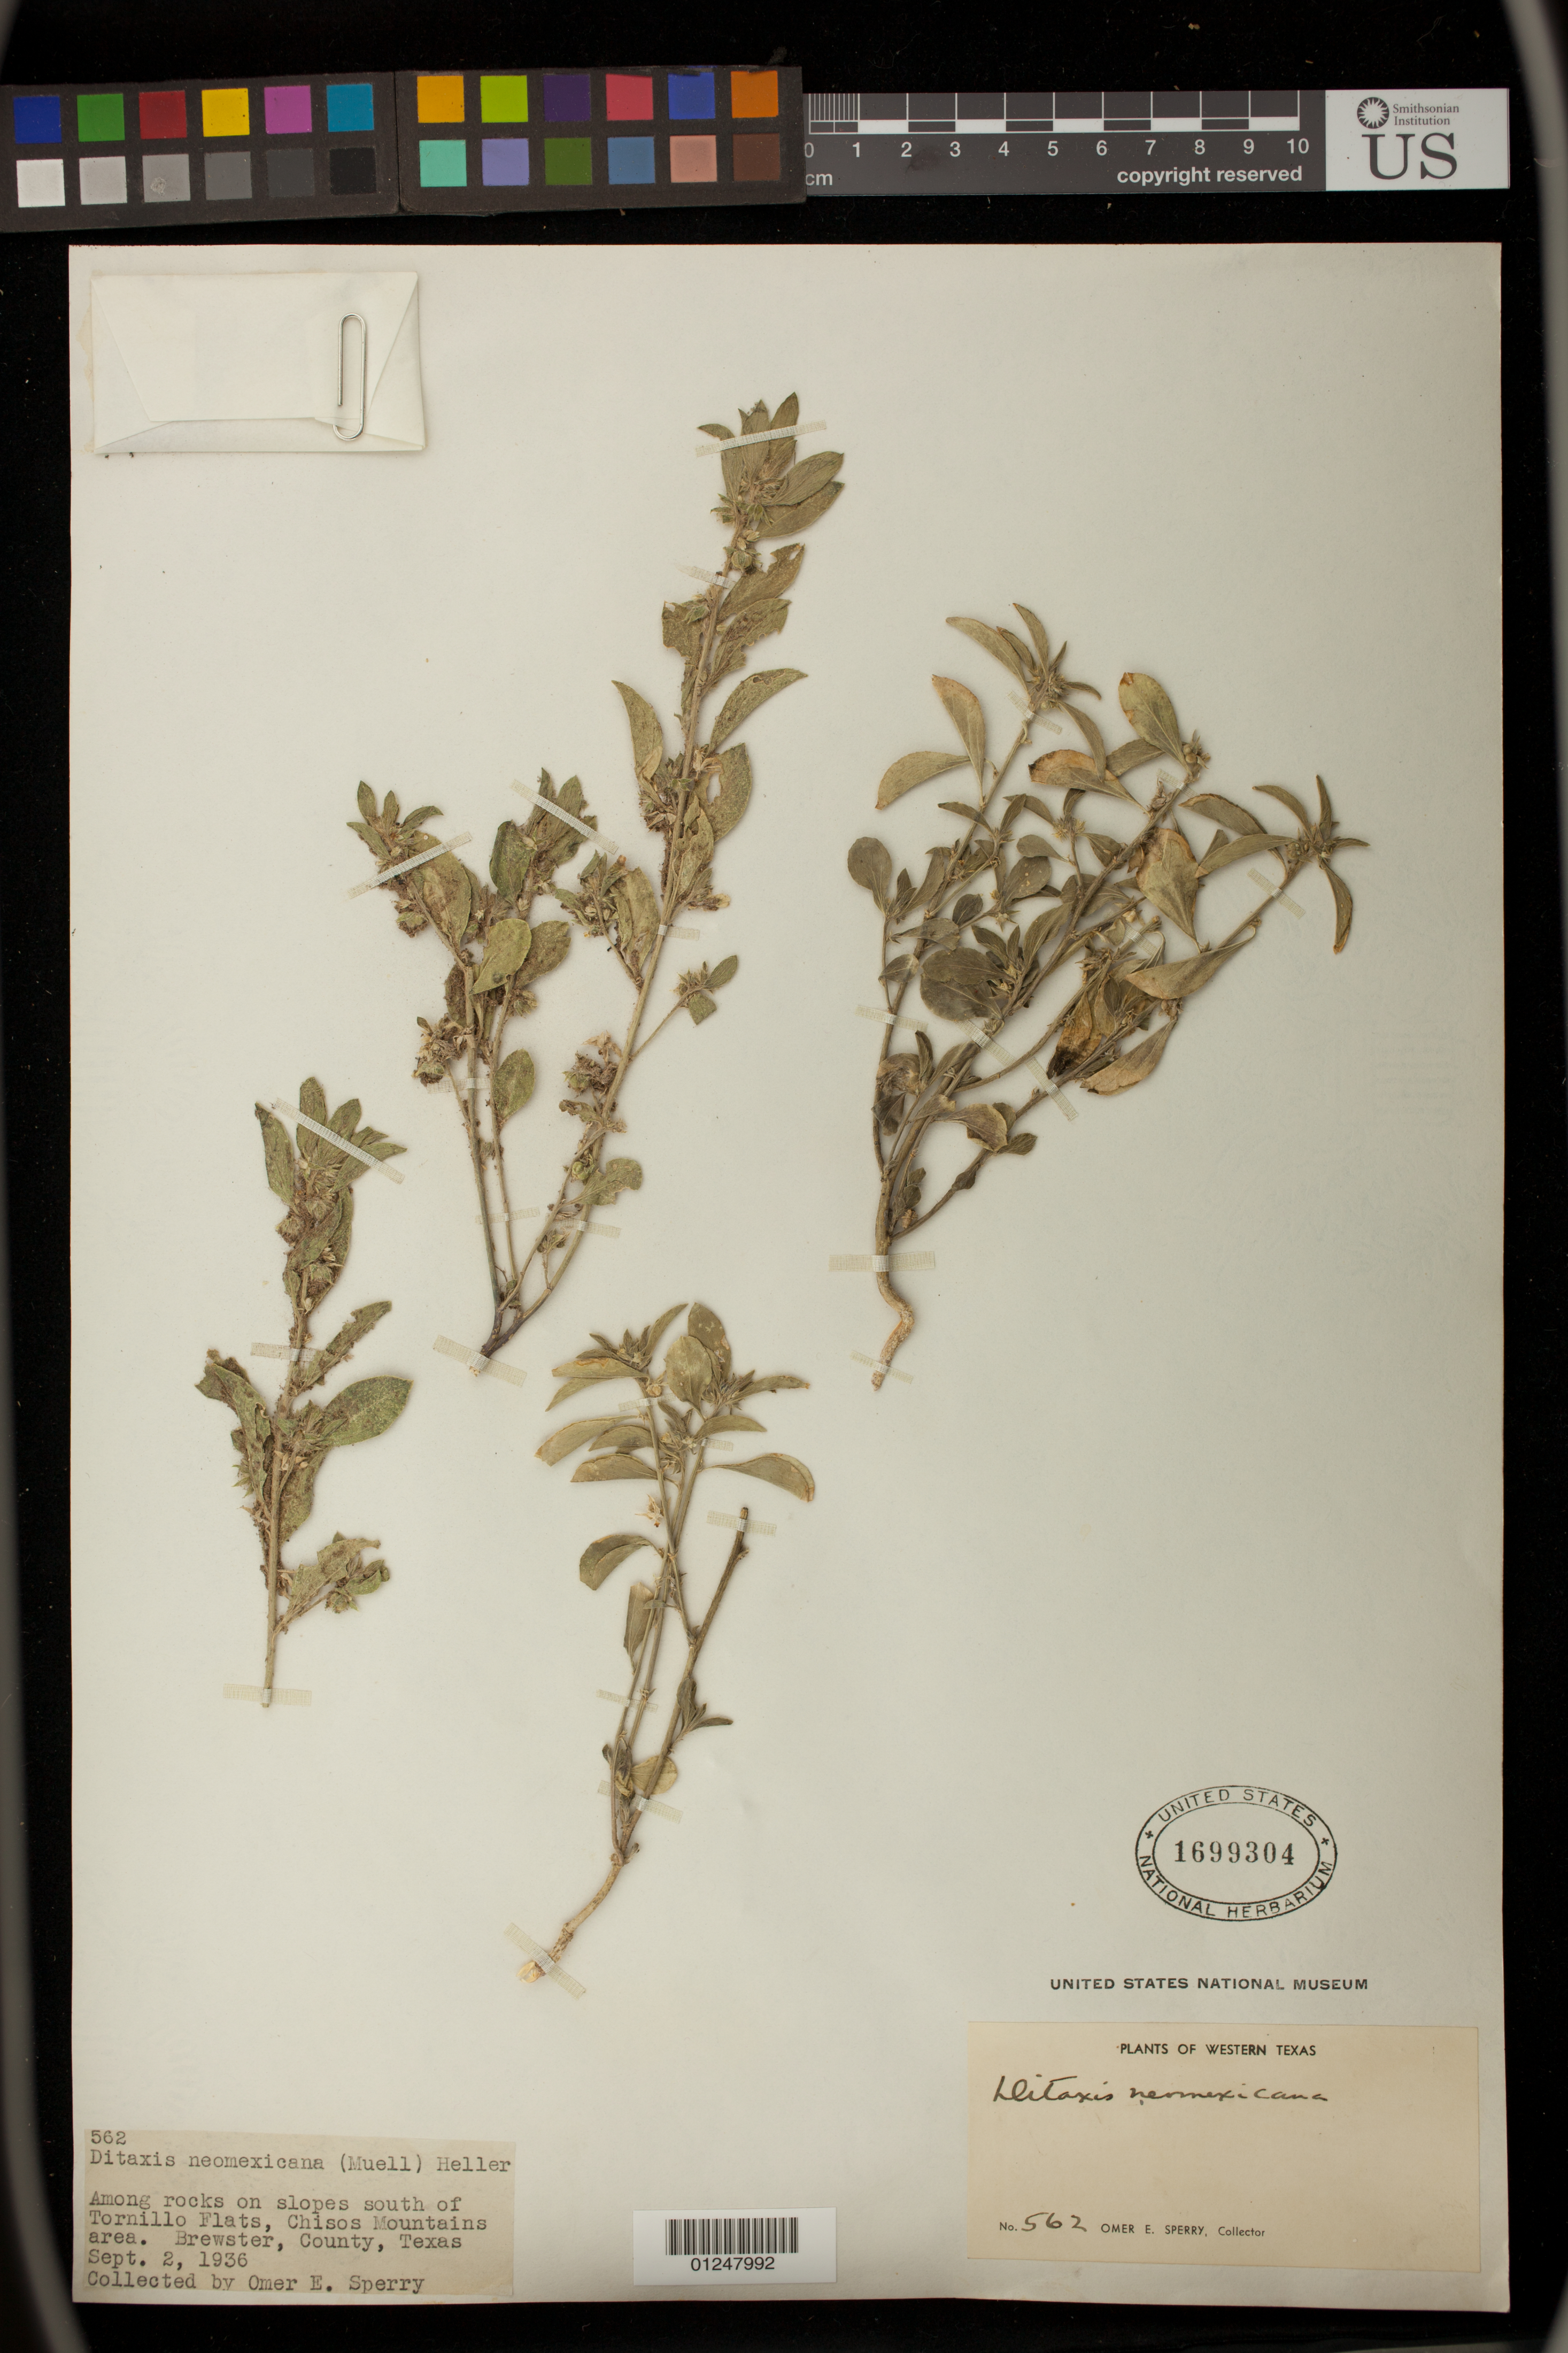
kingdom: Plantae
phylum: Tracheophyta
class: Magnoliopsida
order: Malpighiales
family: Euphorbiaceae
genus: Argythamnia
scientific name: Argythamnia serrata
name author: (Torr.) Müll. Arg.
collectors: O. E. Sperry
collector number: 562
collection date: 1936-09-02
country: United States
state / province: Texas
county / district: Brewster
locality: Among rocks on slopes south of Tornillo Flats, Chisos Mountains area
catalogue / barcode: US 1699304